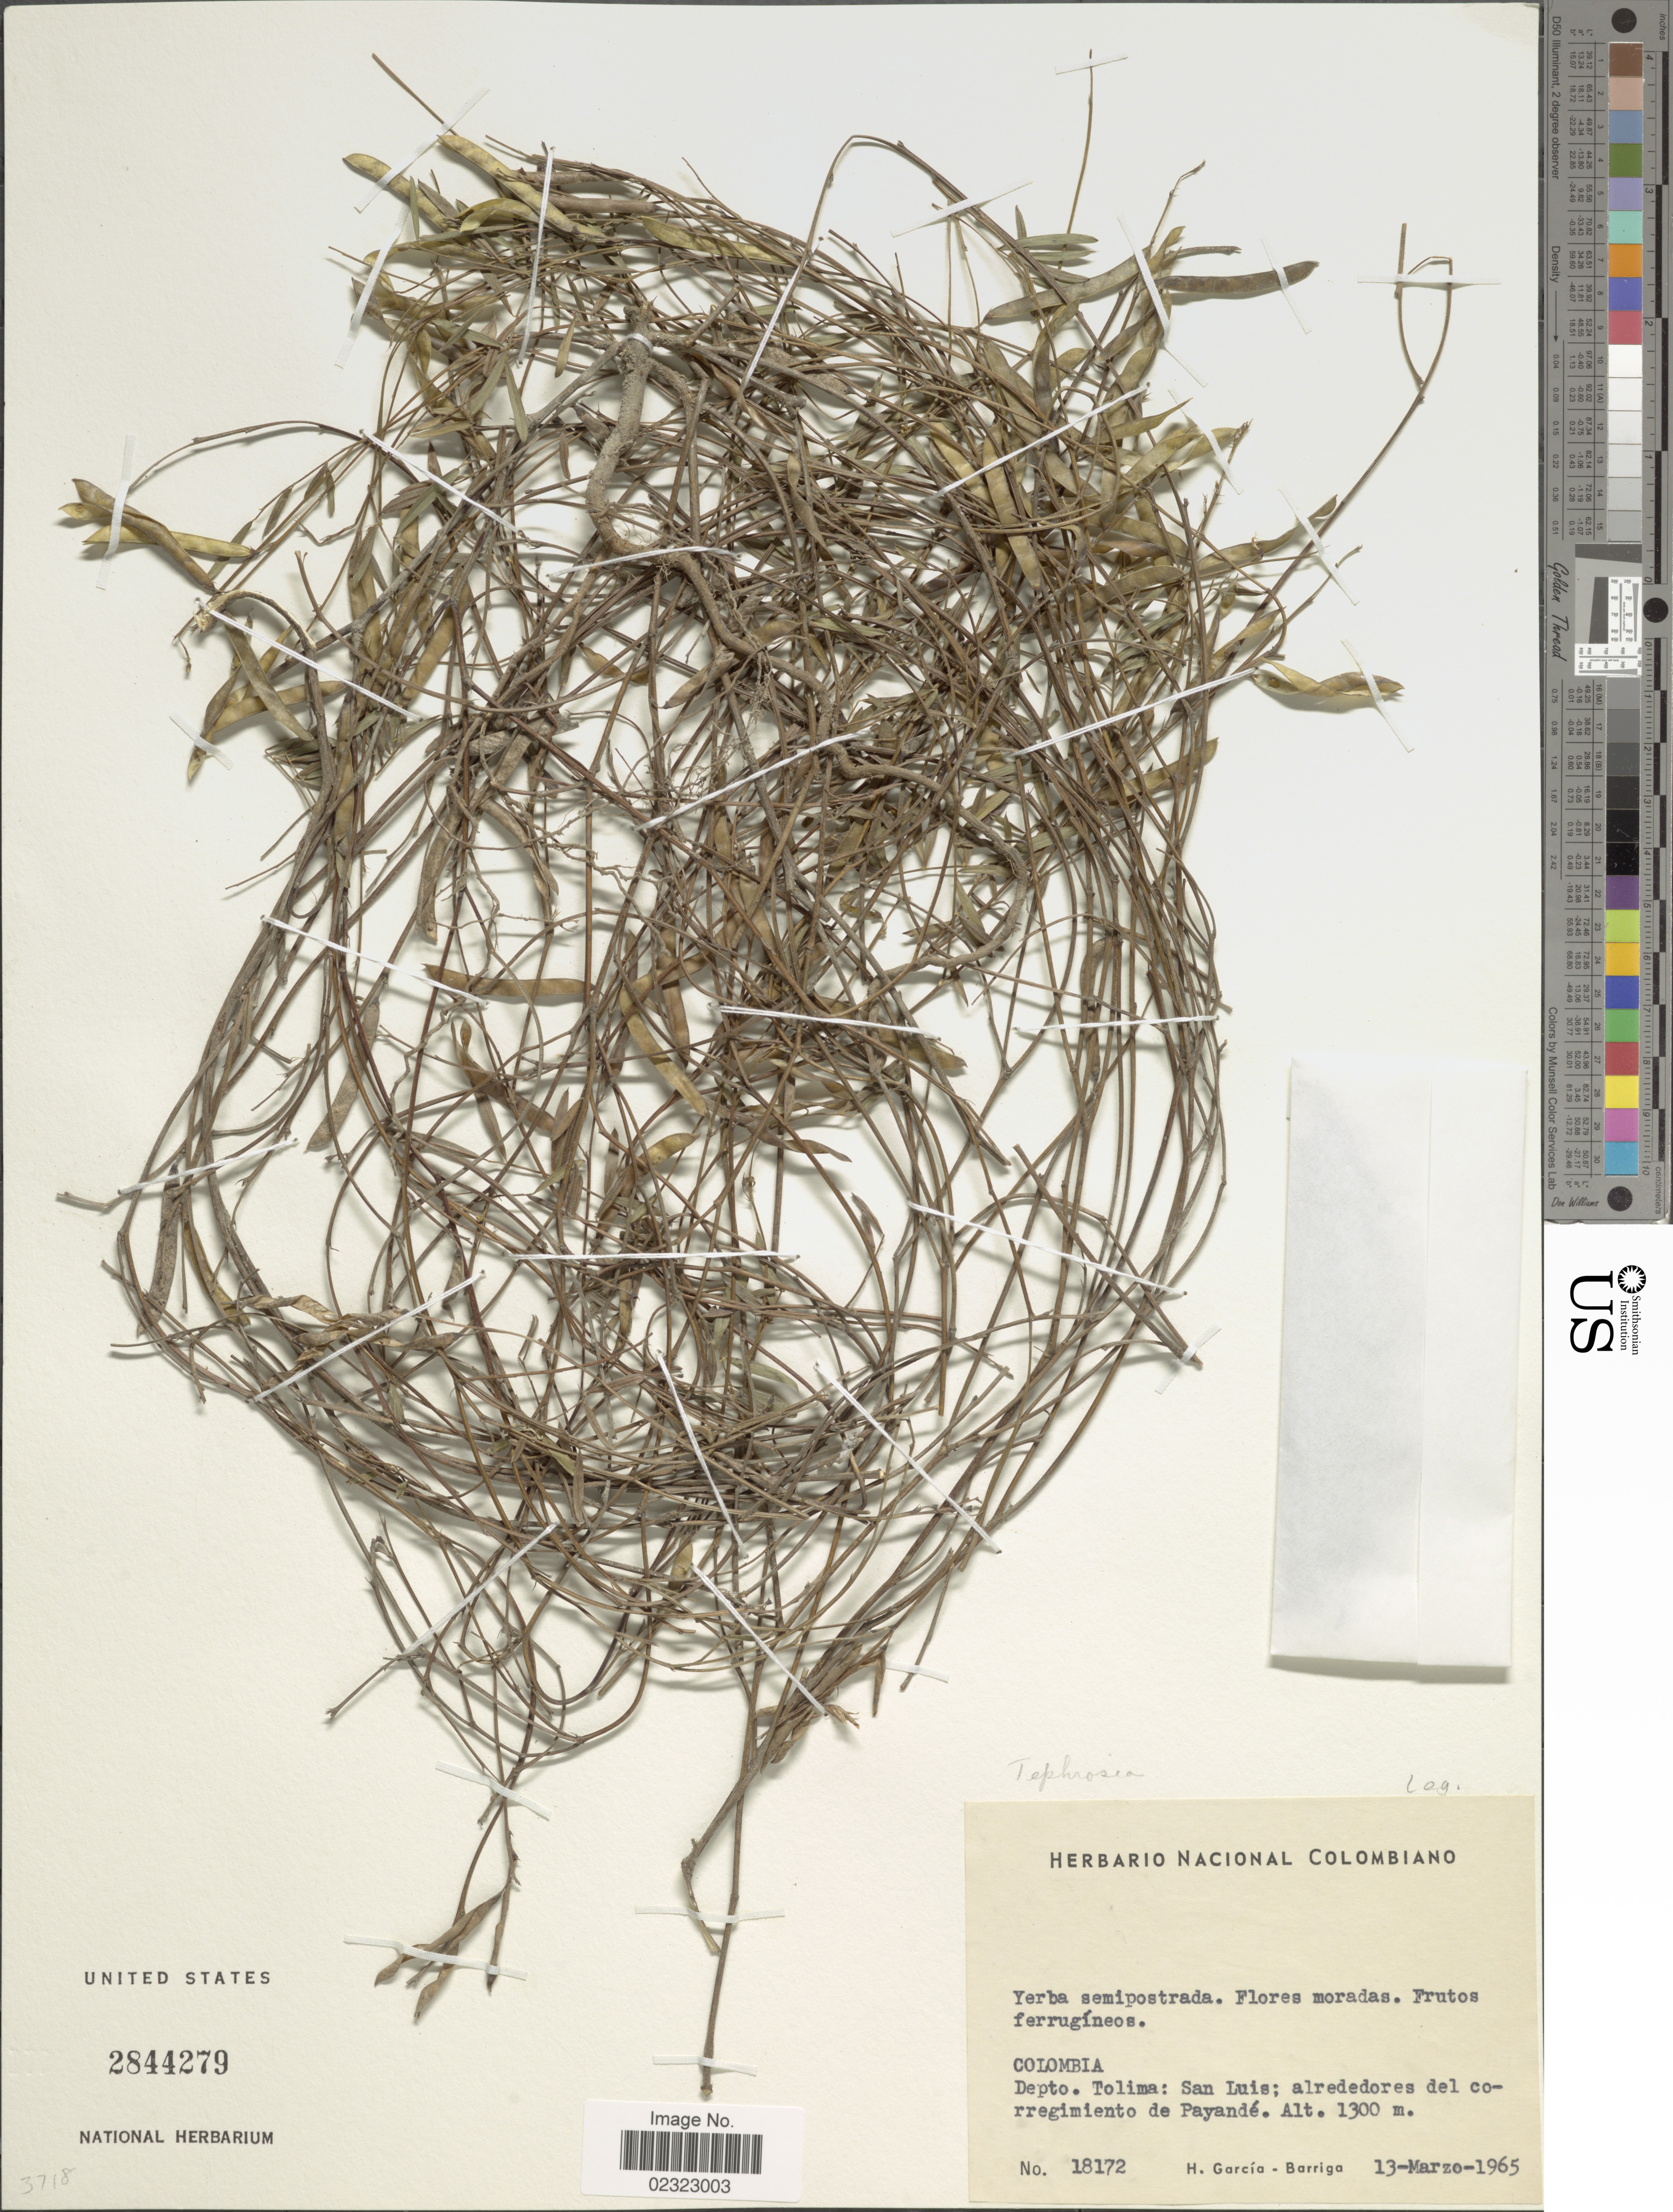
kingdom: Plantae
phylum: Tracheophyta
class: Magnoliopsida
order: Fabales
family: Fabaceae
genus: Tephrosia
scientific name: Tephrosia sp.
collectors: H. García Barriga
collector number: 18172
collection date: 1965-03-13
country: Colombia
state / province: Tolima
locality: Depto. Tolima: San Luis: alrededores del corregimiento de Payande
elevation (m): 130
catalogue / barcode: US 2844279